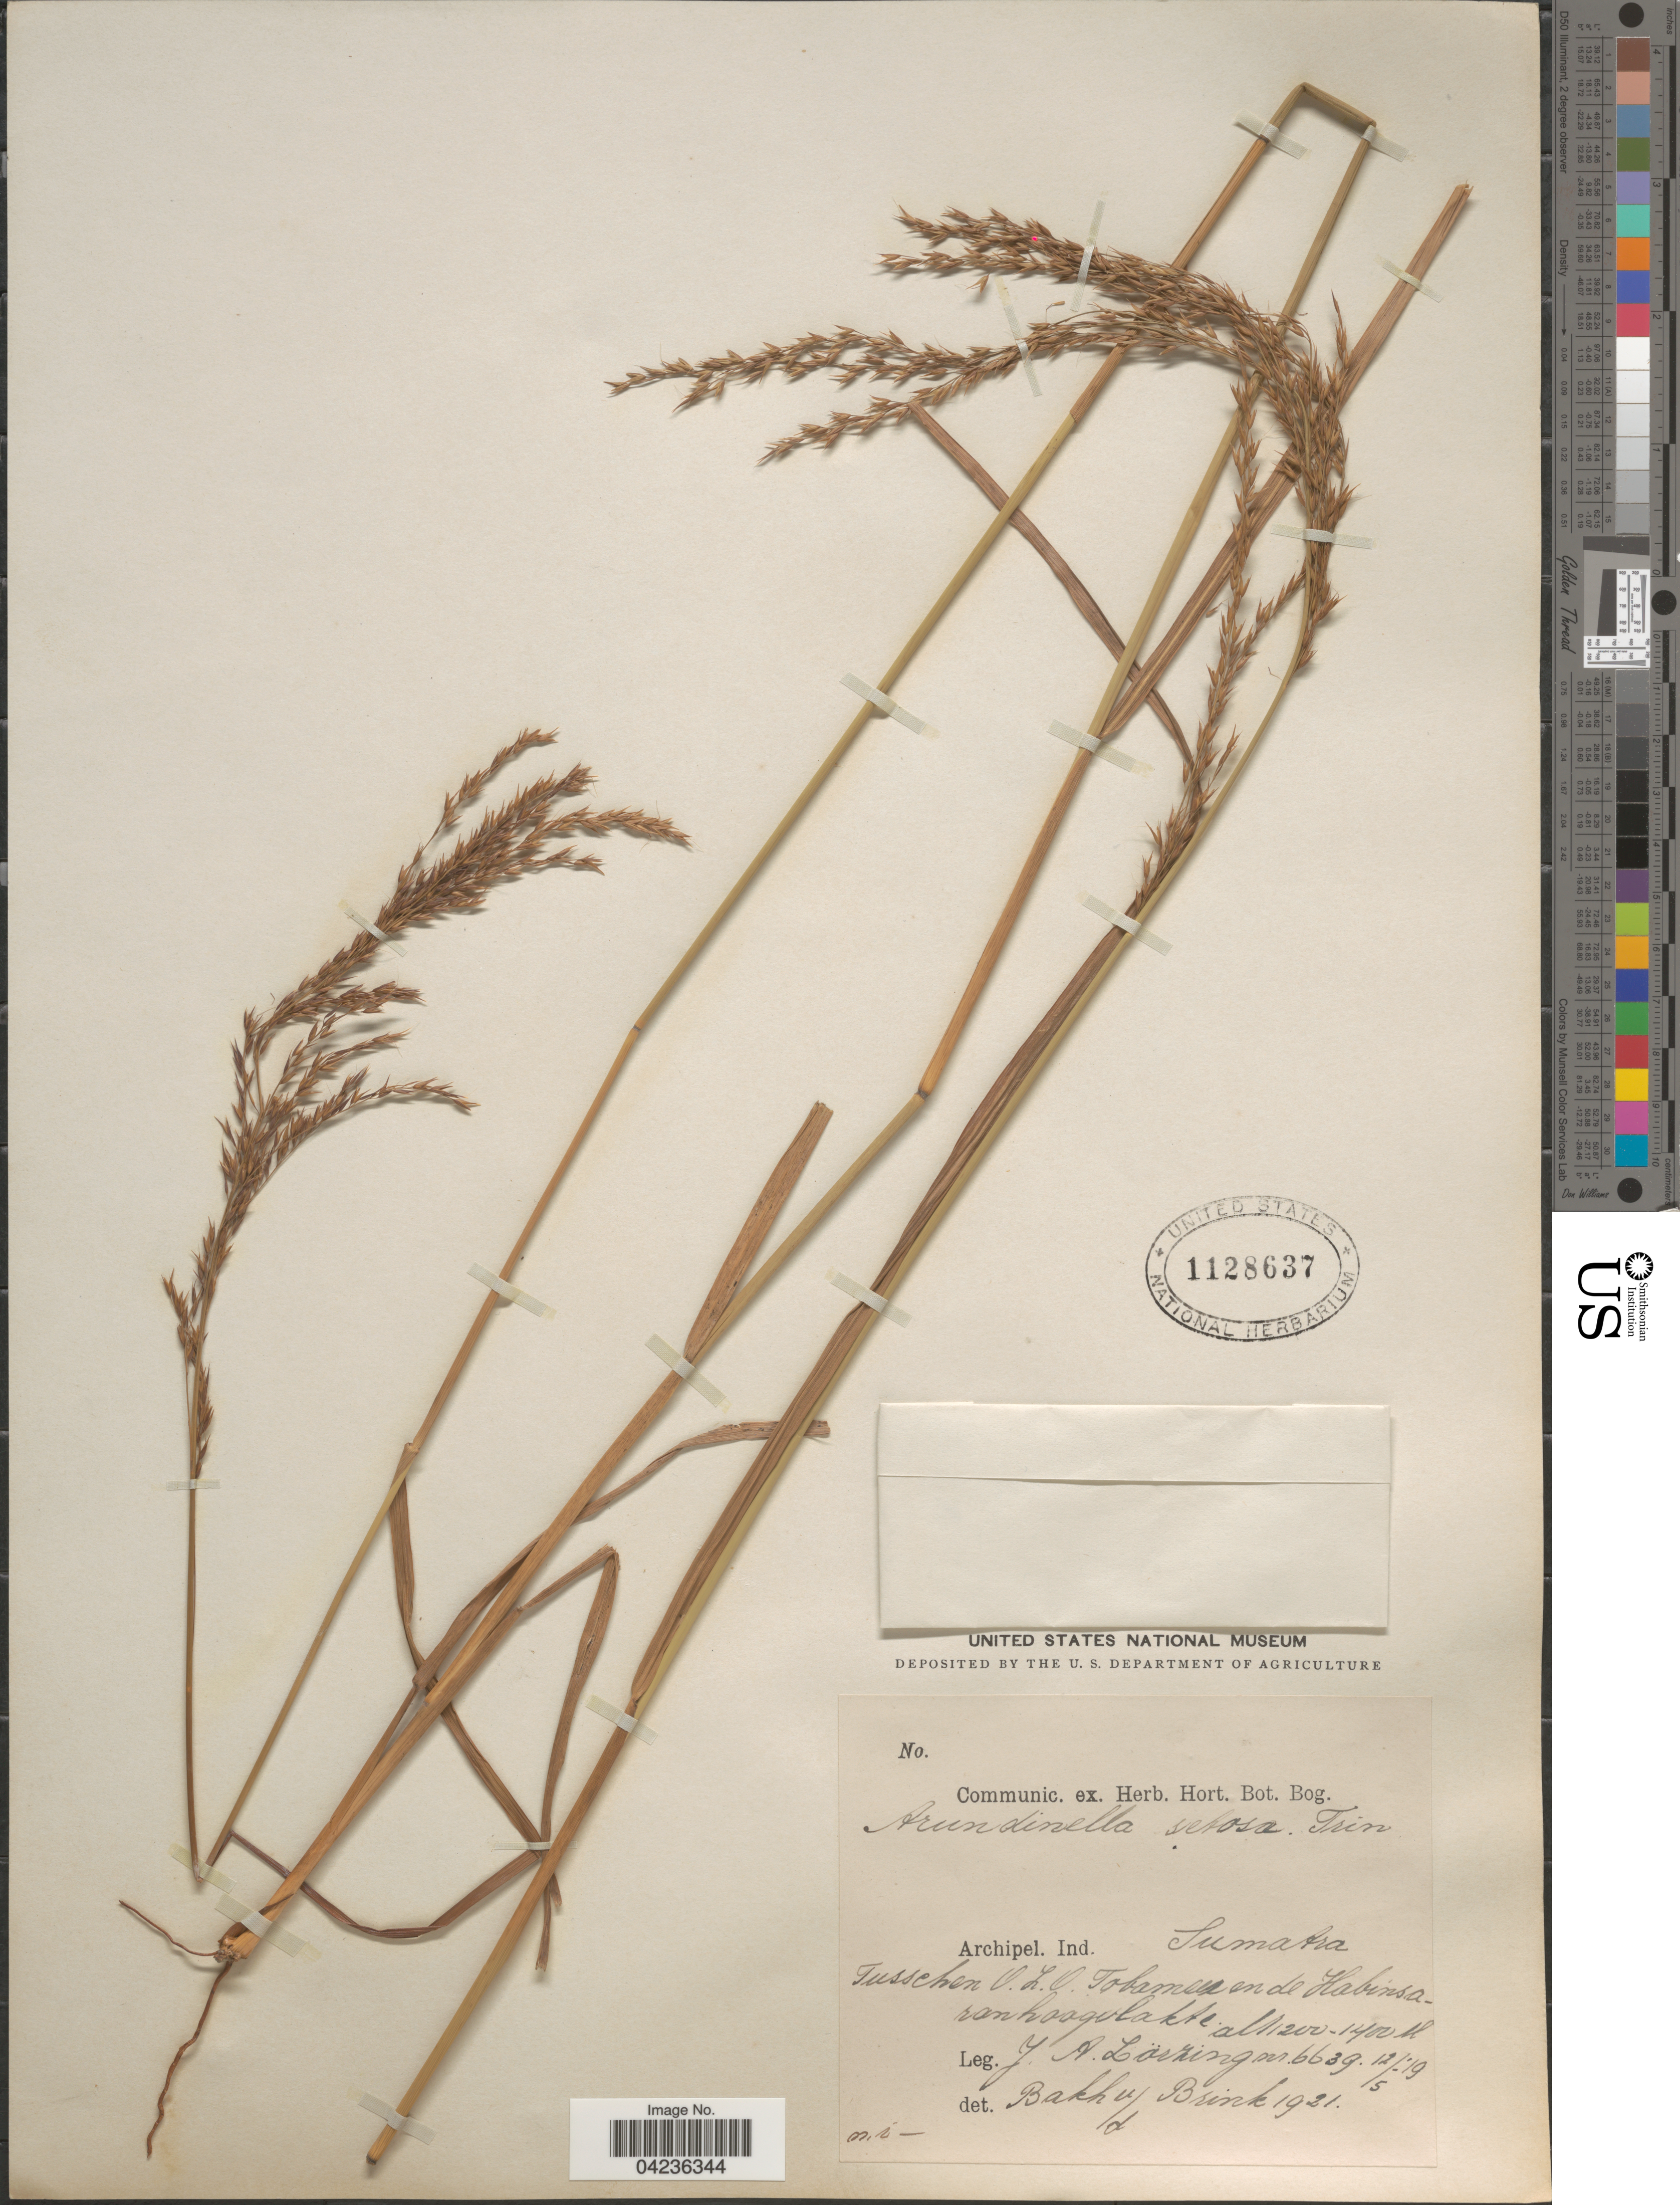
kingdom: Plantae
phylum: Tracheophyta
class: Liliopsida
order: Poales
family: Poaceae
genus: Arundinella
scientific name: Arundinella setosa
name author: Trin.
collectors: J. Lorzing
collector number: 6639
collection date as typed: Transcribed d/m/y: 12/5/19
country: Indonesia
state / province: Sumatra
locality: Archipel. Ind. Sumatra. Tusschen O.Z.O. Tobameer en de Habinsaran hoogvlakte.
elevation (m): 1200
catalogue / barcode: US 1128637